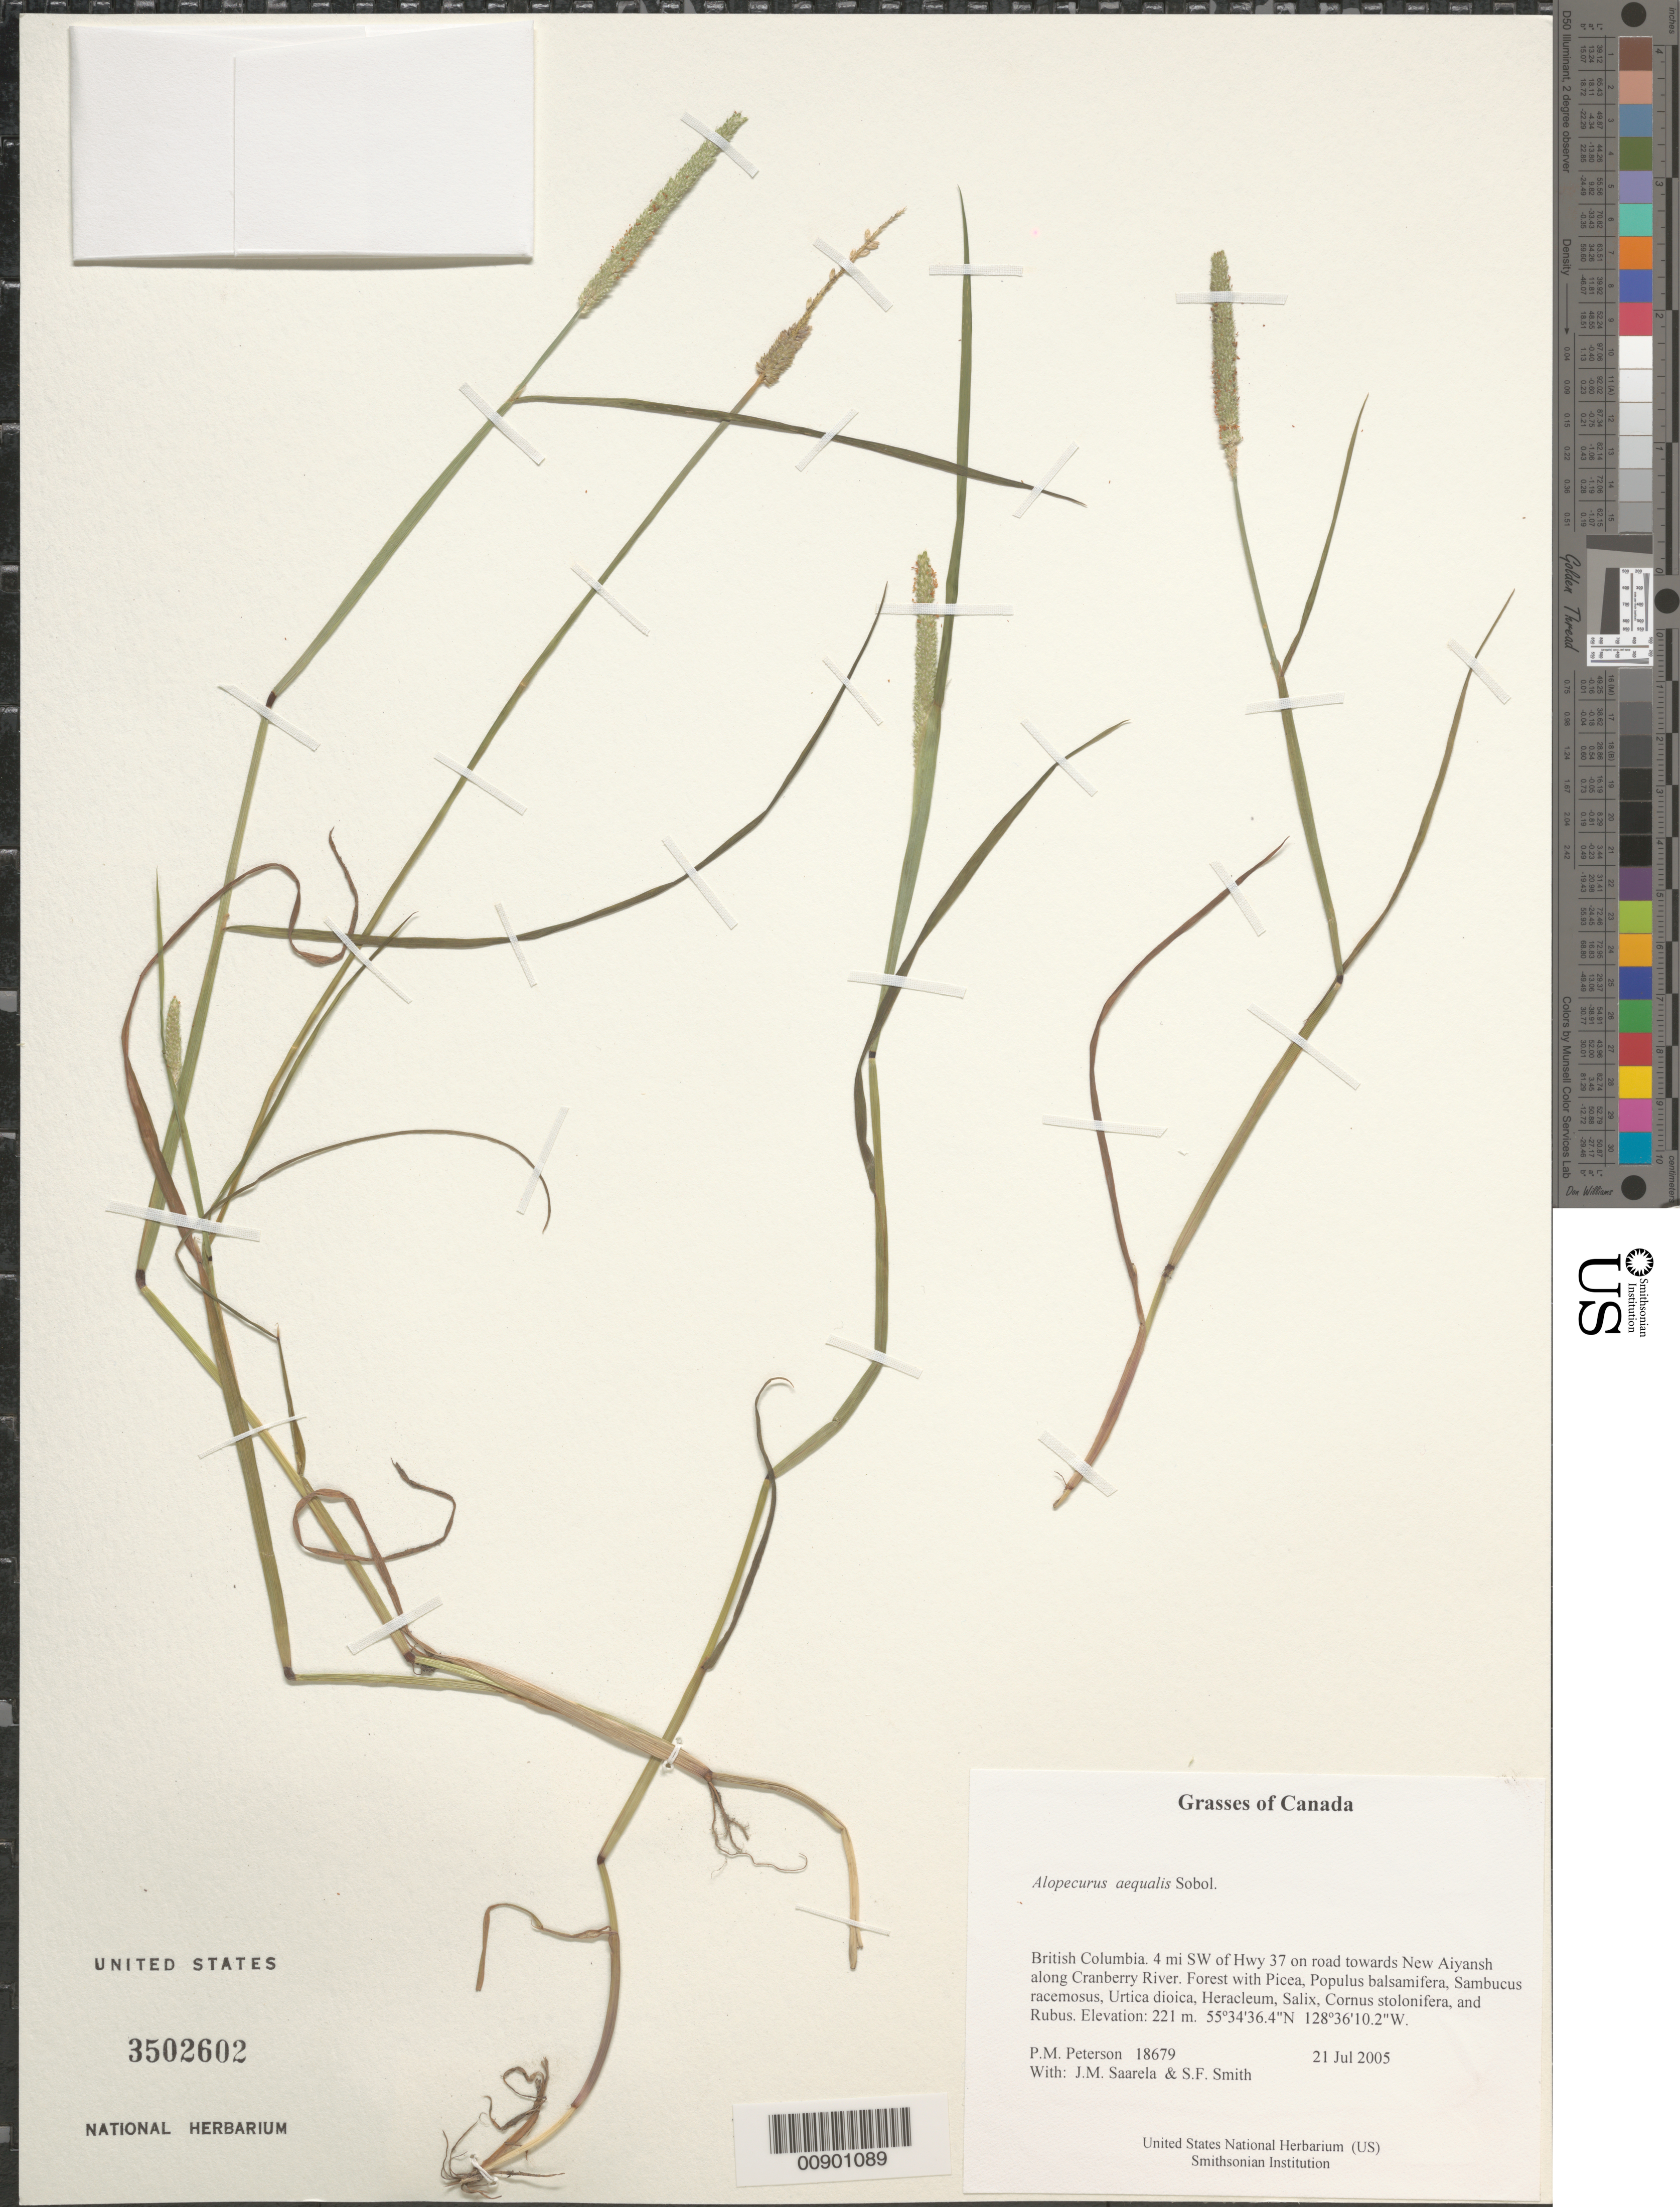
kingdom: Plantae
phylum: Tracheophyta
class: Liliopsida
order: Poales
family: Poaceae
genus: Alopecurus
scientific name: Alopecurus aequalis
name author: Sobol.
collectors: P. M. Peterson, J. Saarela & S.F. Smith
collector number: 18679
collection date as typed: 21 Jul 2004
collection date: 2004-07-21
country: Canada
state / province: British Columbia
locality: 4 mi SW of Hwy 37 on road towards New Aiyansh along Cranberry River. Forest with Picea, Populus balsamifera, Sambucus racemosus, Urtica dioica, Heracleum, Salix, Cornus stolonifera, and Rubus.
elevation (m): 221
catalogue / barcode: US 3502602